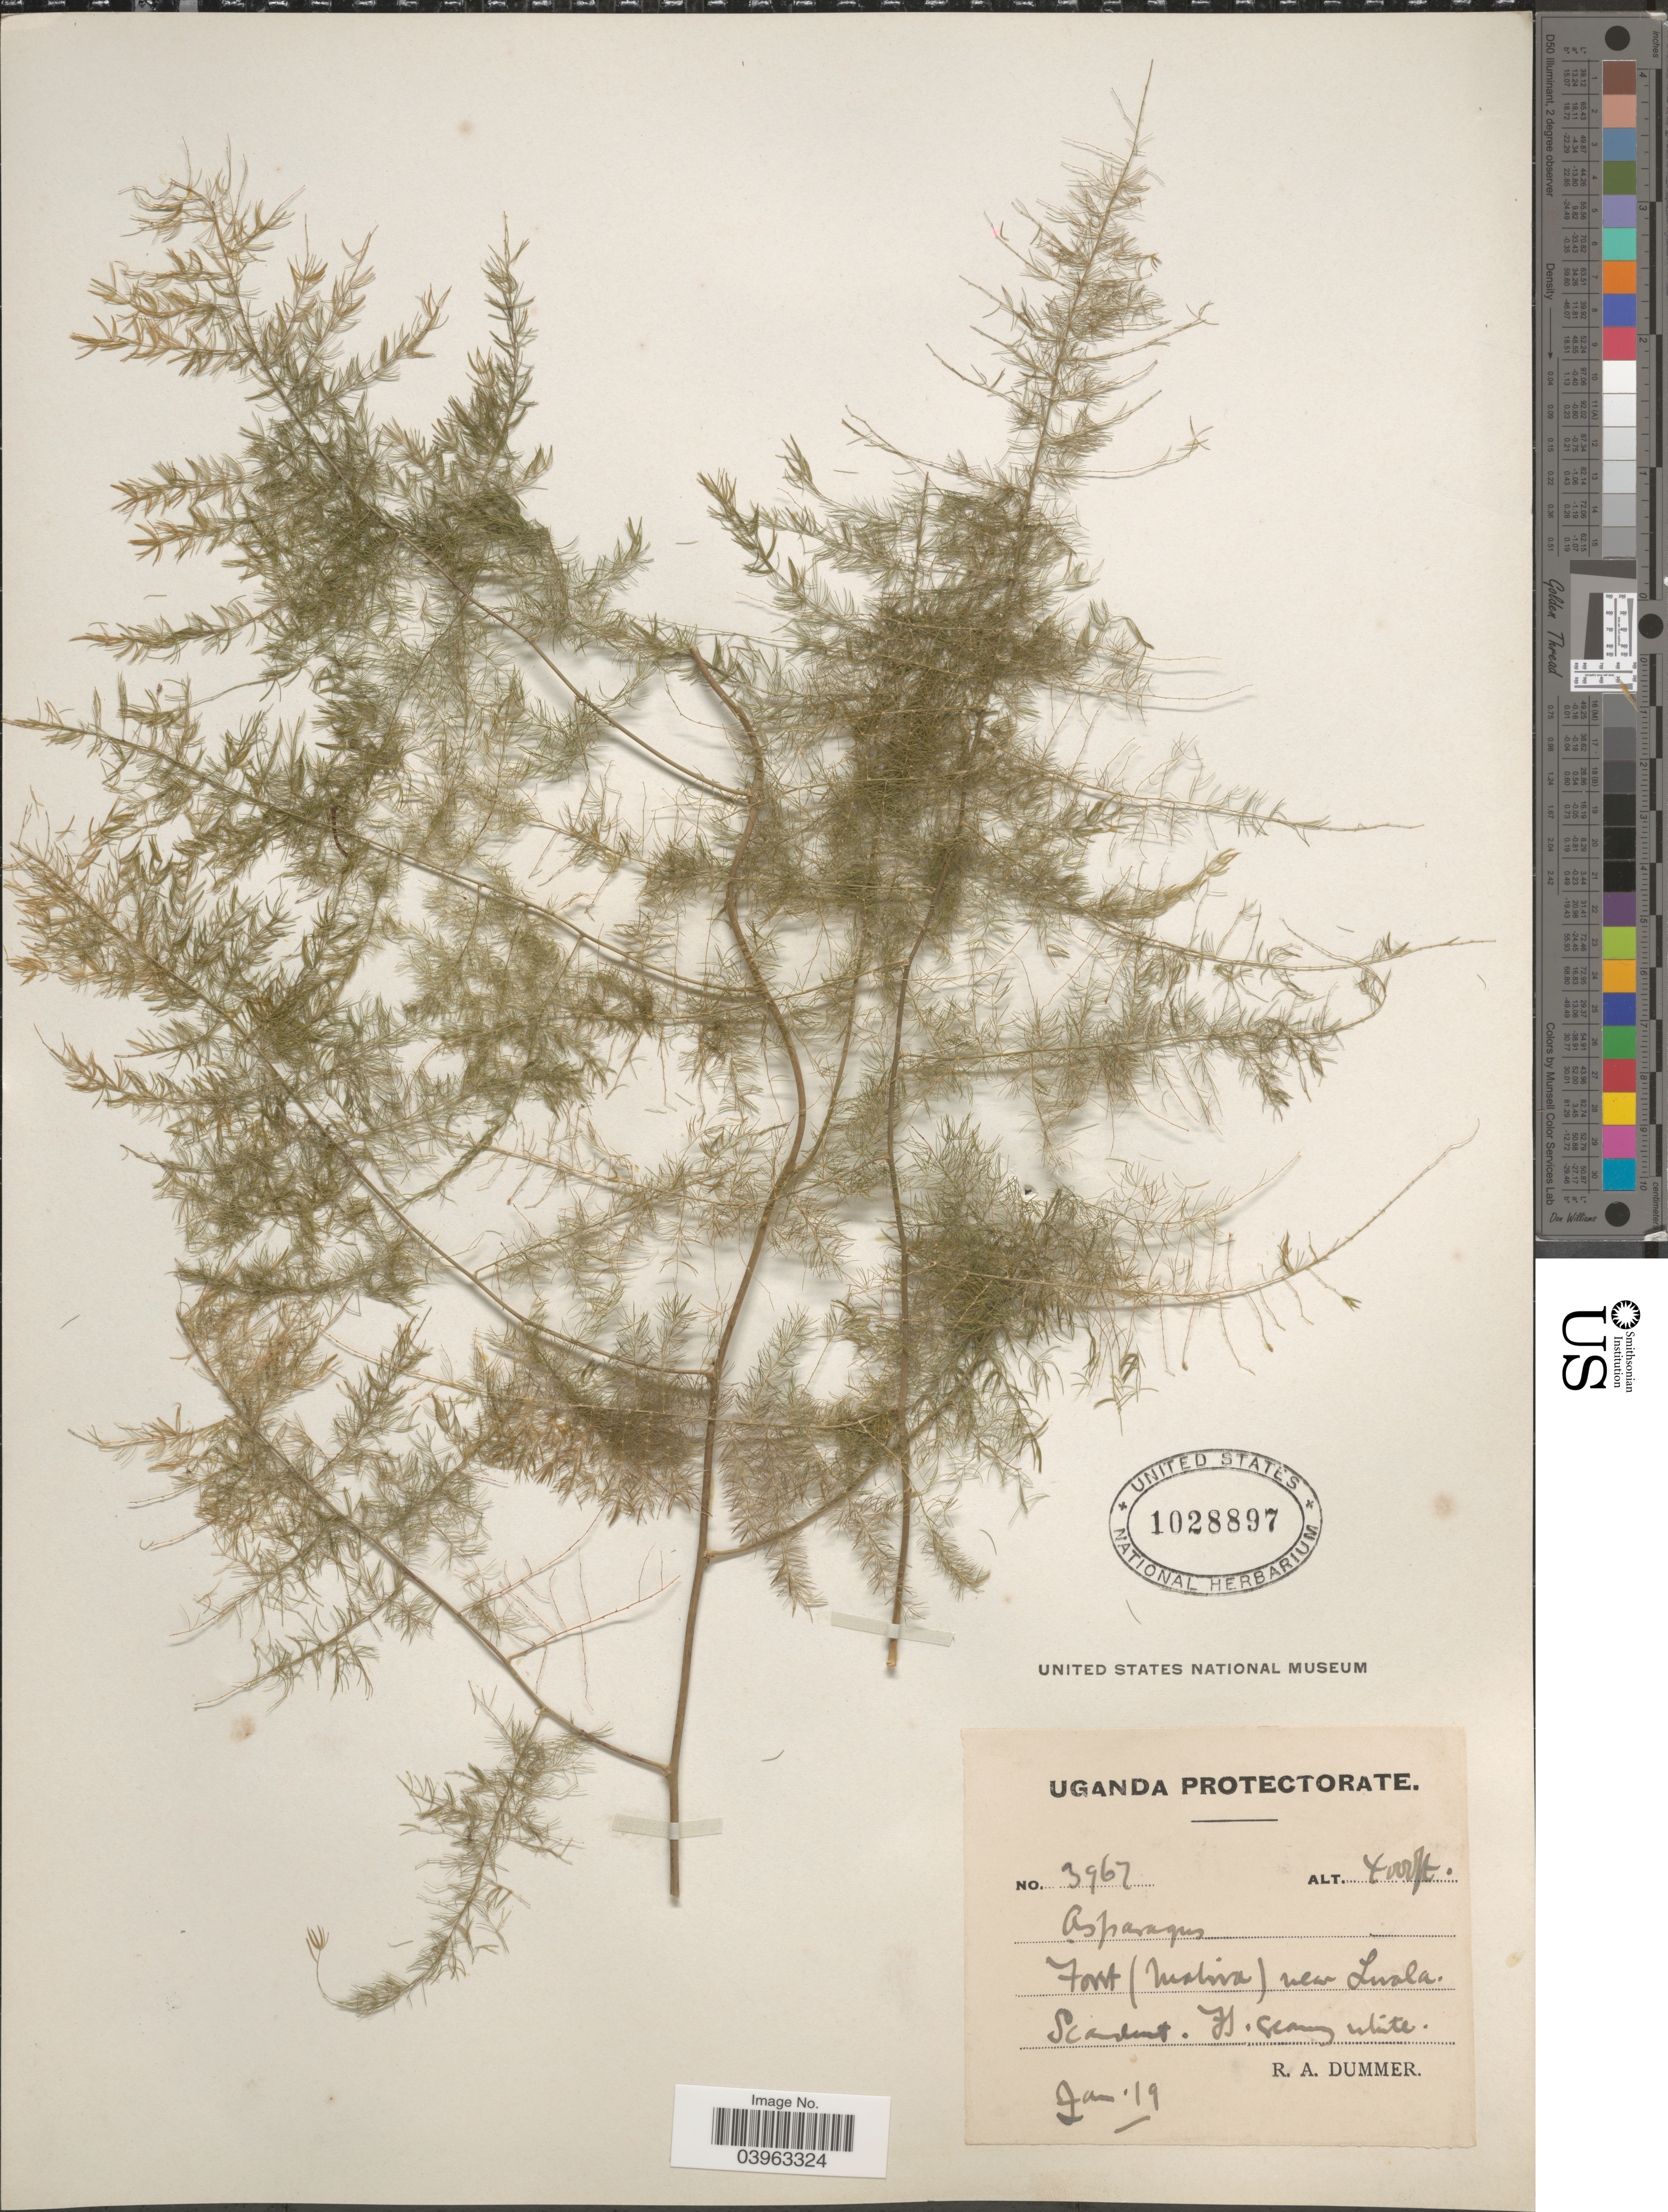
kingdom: Plantae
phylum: Tracheophyta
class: Liliopsida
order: Asparagales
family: Asparagaceae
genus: Asparagus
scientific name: Asparagus sp.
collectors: R. Dümmer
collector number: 3967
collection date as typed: Transcribed d/m/y: /1/19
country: Uganda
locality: Uganda Protectorate. Fort (Mativa) near Luala.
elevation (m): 1219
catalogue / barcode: US 1028897